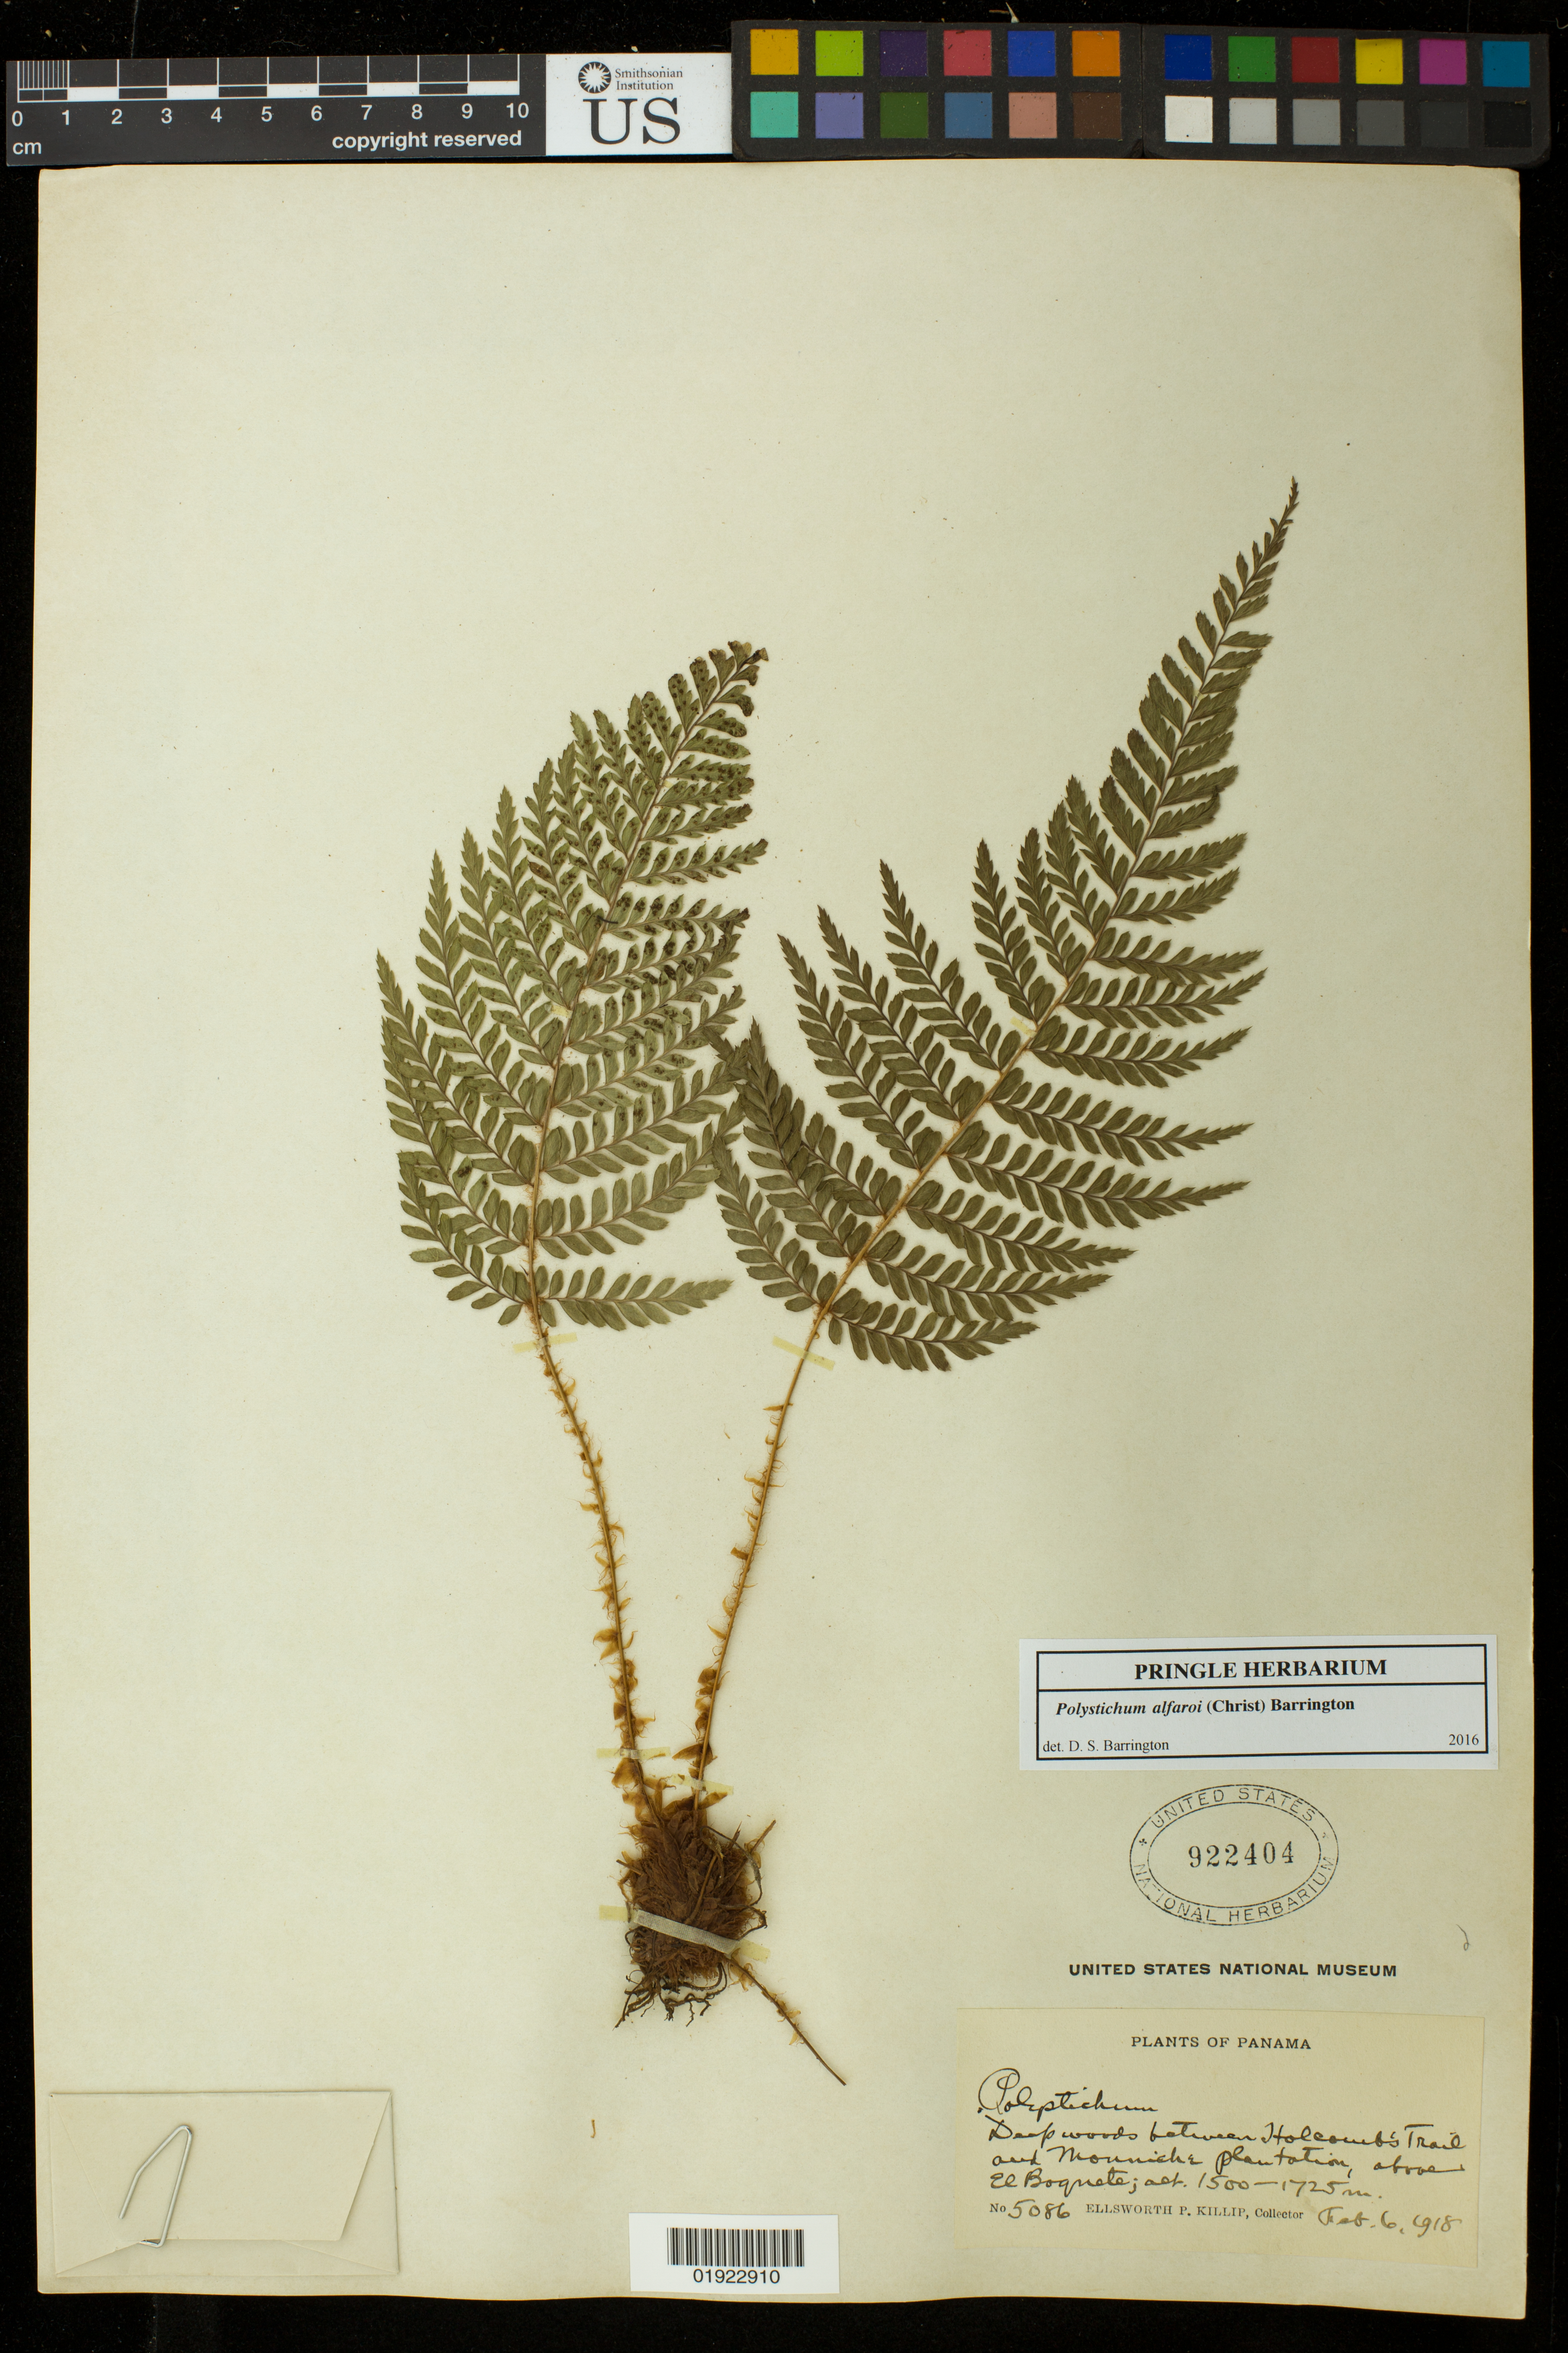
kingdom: Plantae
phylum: Tracheophyta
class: Polypodiopsida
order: Polypodiales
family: Dryopteridaceae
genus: Polystichum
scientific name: Polystichum alfaroi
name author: (Christ) Barrington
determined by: Barrington, D. S., Curator (VT), University of Vermont (UNITED STATES)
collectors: E. P. Killip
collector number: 5086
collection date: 1918-02-06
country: Panama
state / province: Chiriqui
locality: Deep woods between Holcomb's Trail and Monniche plantation, above El Boquete.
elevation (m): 1500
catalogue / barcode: US 922404